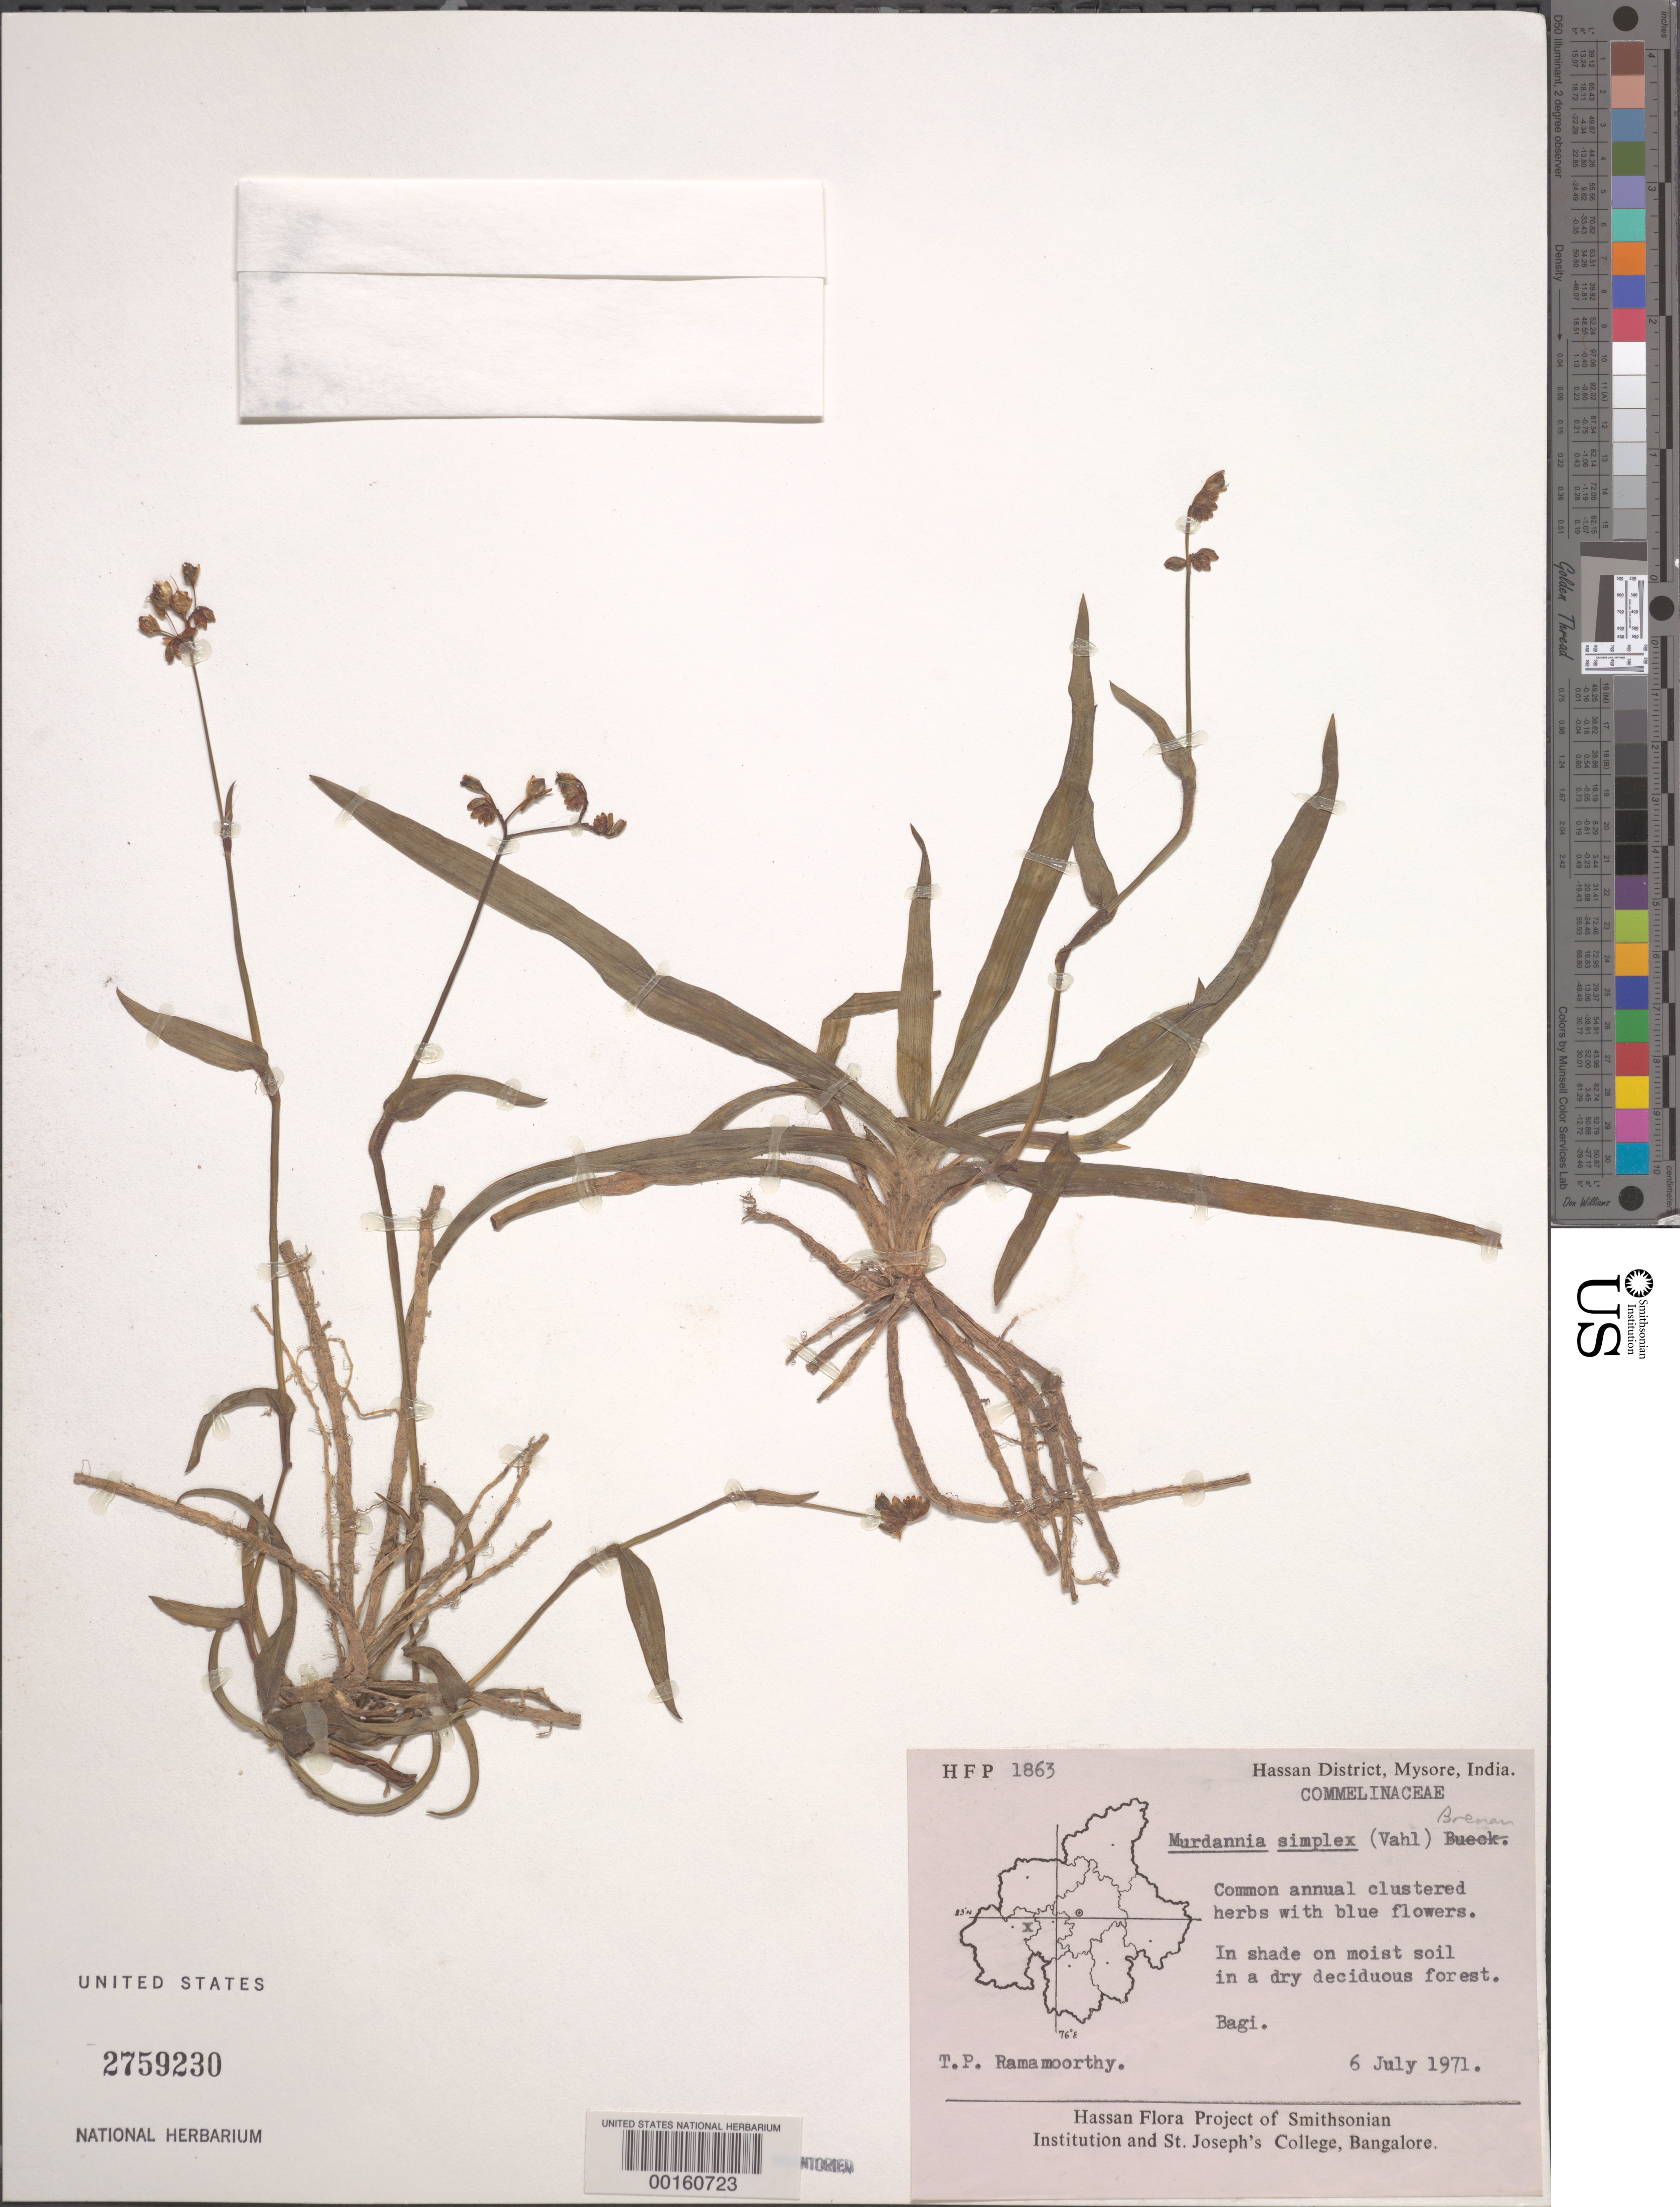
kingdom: Plantae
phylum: Tracheophyta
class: Liliopsida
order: Commelinales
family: Commelinaceae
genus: Murdannia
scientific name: Murdannia simplex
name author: (Vahl) Brenan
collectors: T. P. Ramamoorthy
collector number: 1863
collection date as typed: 06 Jul 1971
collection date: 1971-07-06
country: India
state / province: Karnataka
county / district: Hassan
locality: Bagi, mysore state [mysore state = karnataka.]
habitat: Shaded moist soil; dry deciduous forest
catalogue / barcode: US 2759230